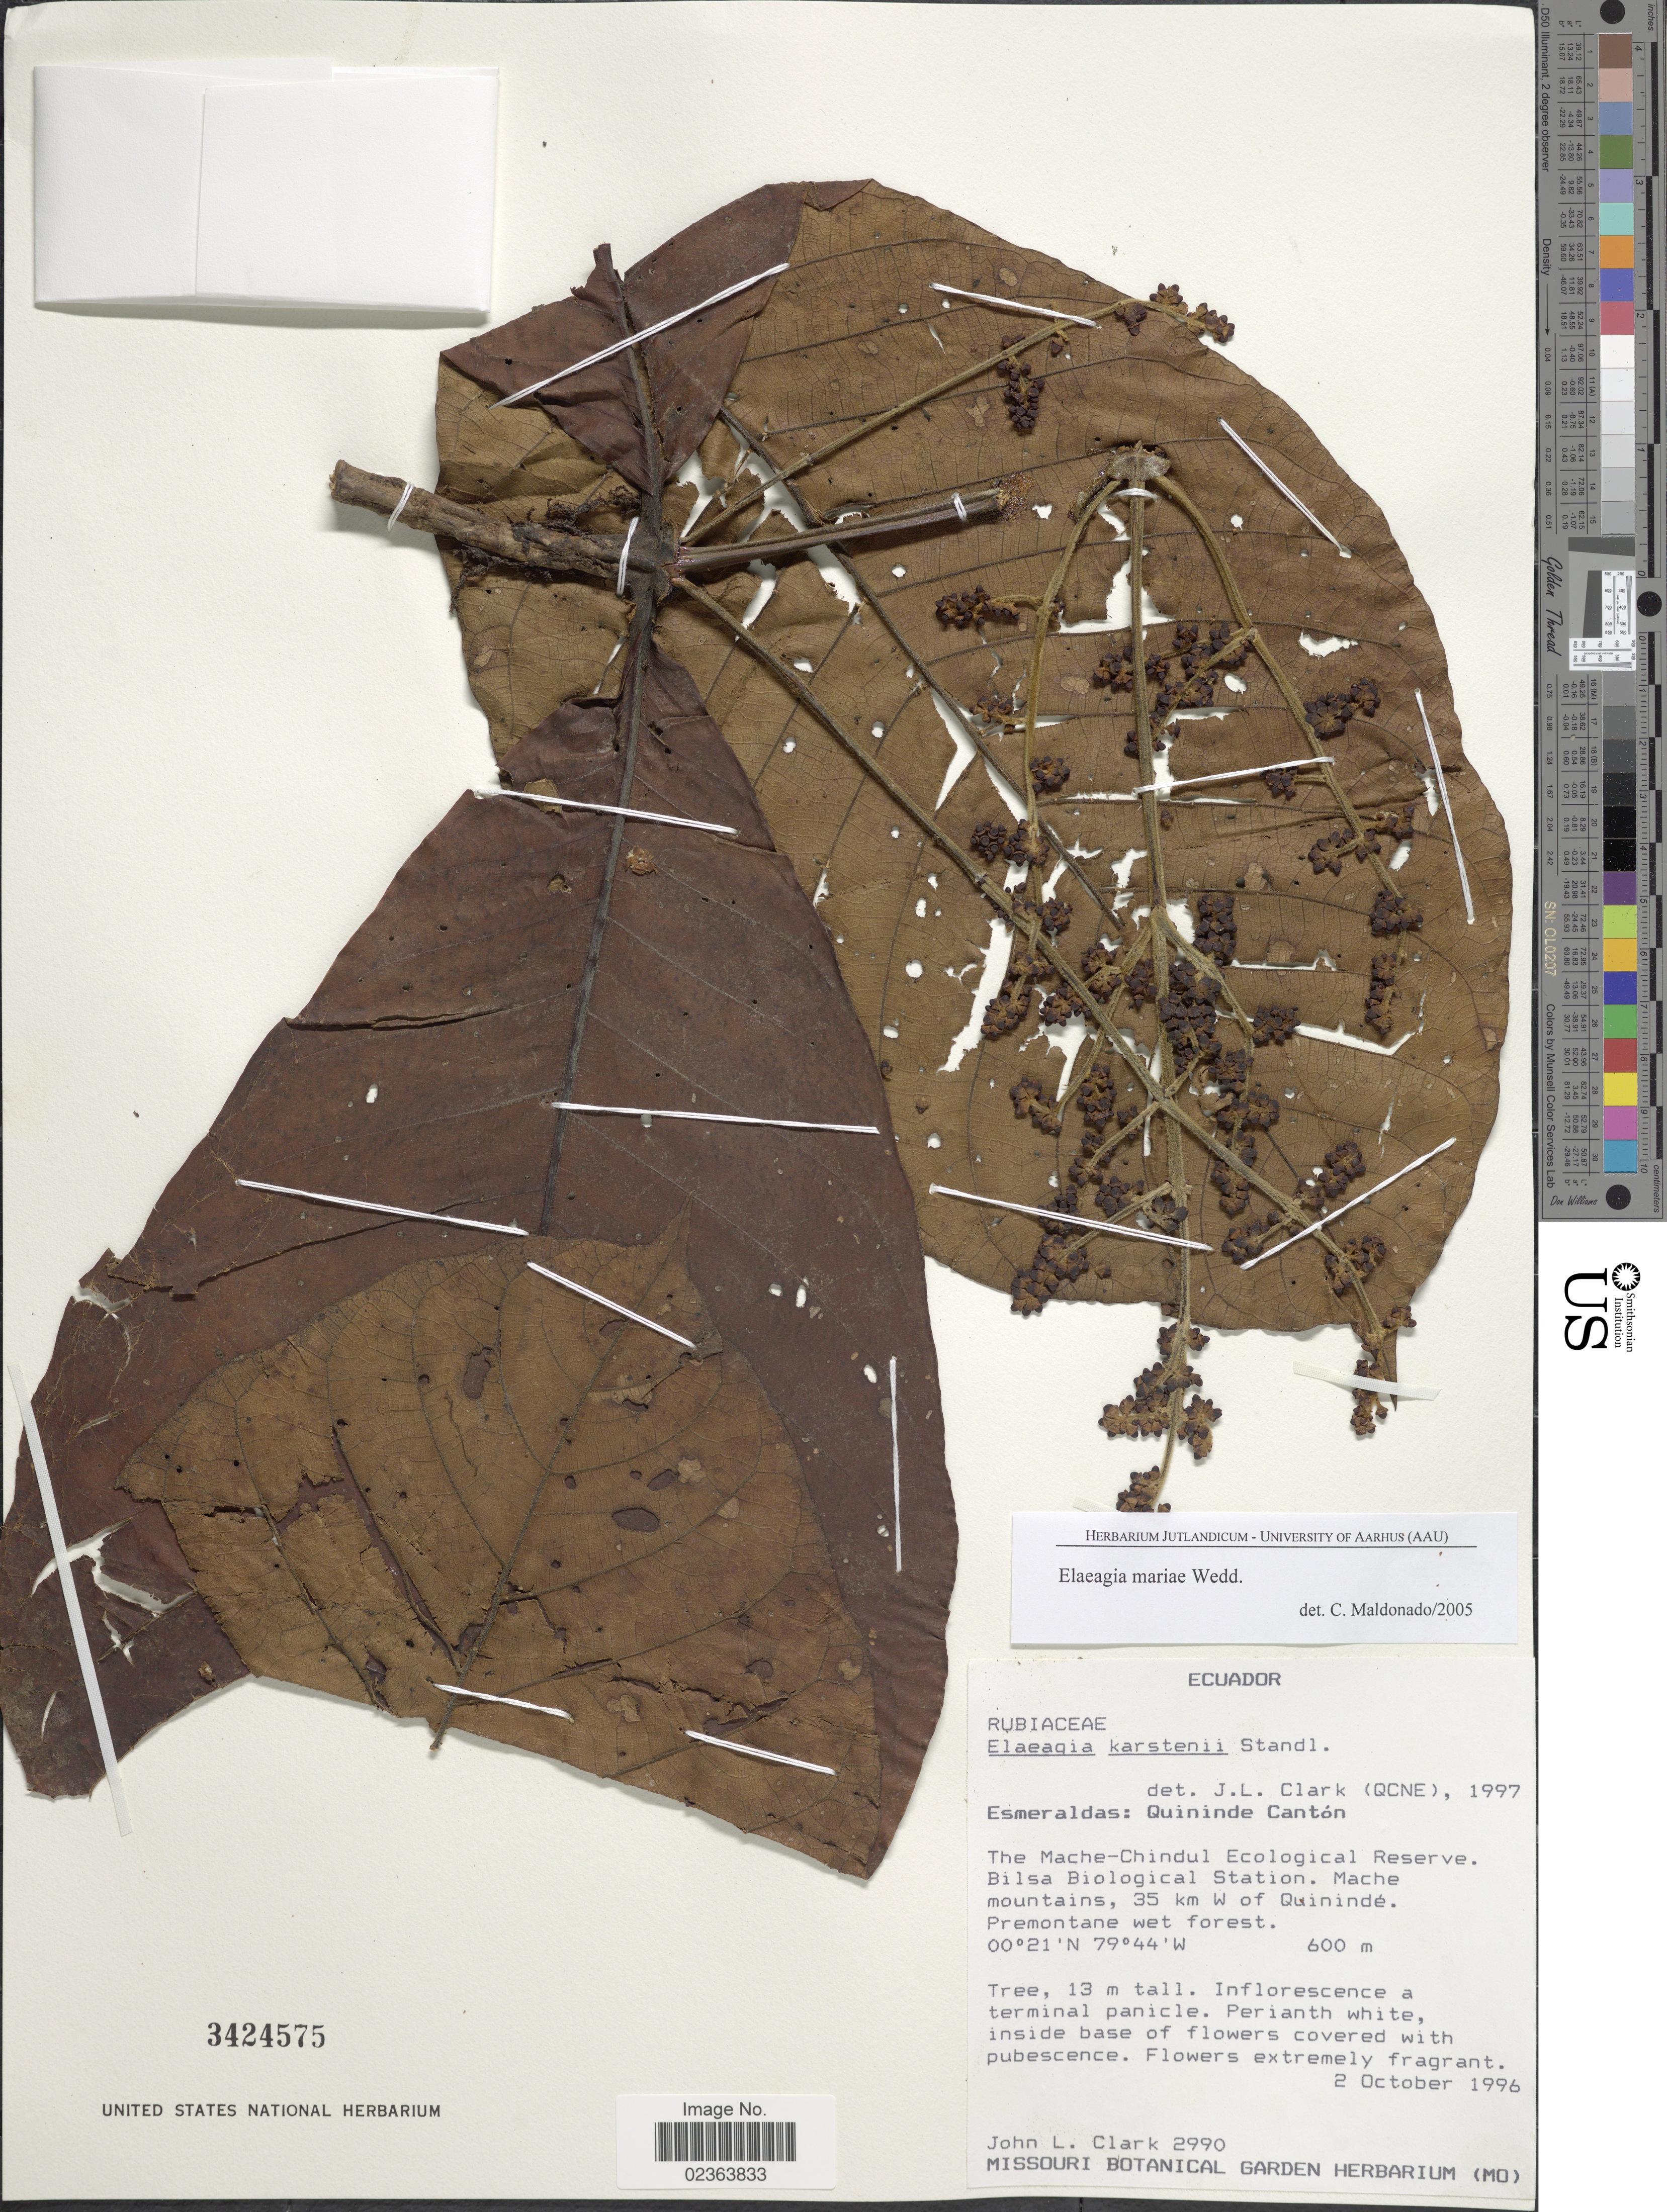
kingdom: Plantae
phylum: Tracheophyta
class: Magnoliopsida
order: Gentianales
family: Rubiaceae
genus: Elaeagia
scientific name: Elaeagia mariae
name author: Wedd.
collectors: J. L. Clark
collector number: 2990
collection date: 1996-10-02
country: Ecuador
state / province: Esmeraldas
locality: Esmeraldas: Quininde Canton, The Mache-Chindul Ecological Reserva, Bilsa Biological Station, Mache mountains, 35 km W of Quininde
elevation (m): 600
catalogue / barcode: US 3424575